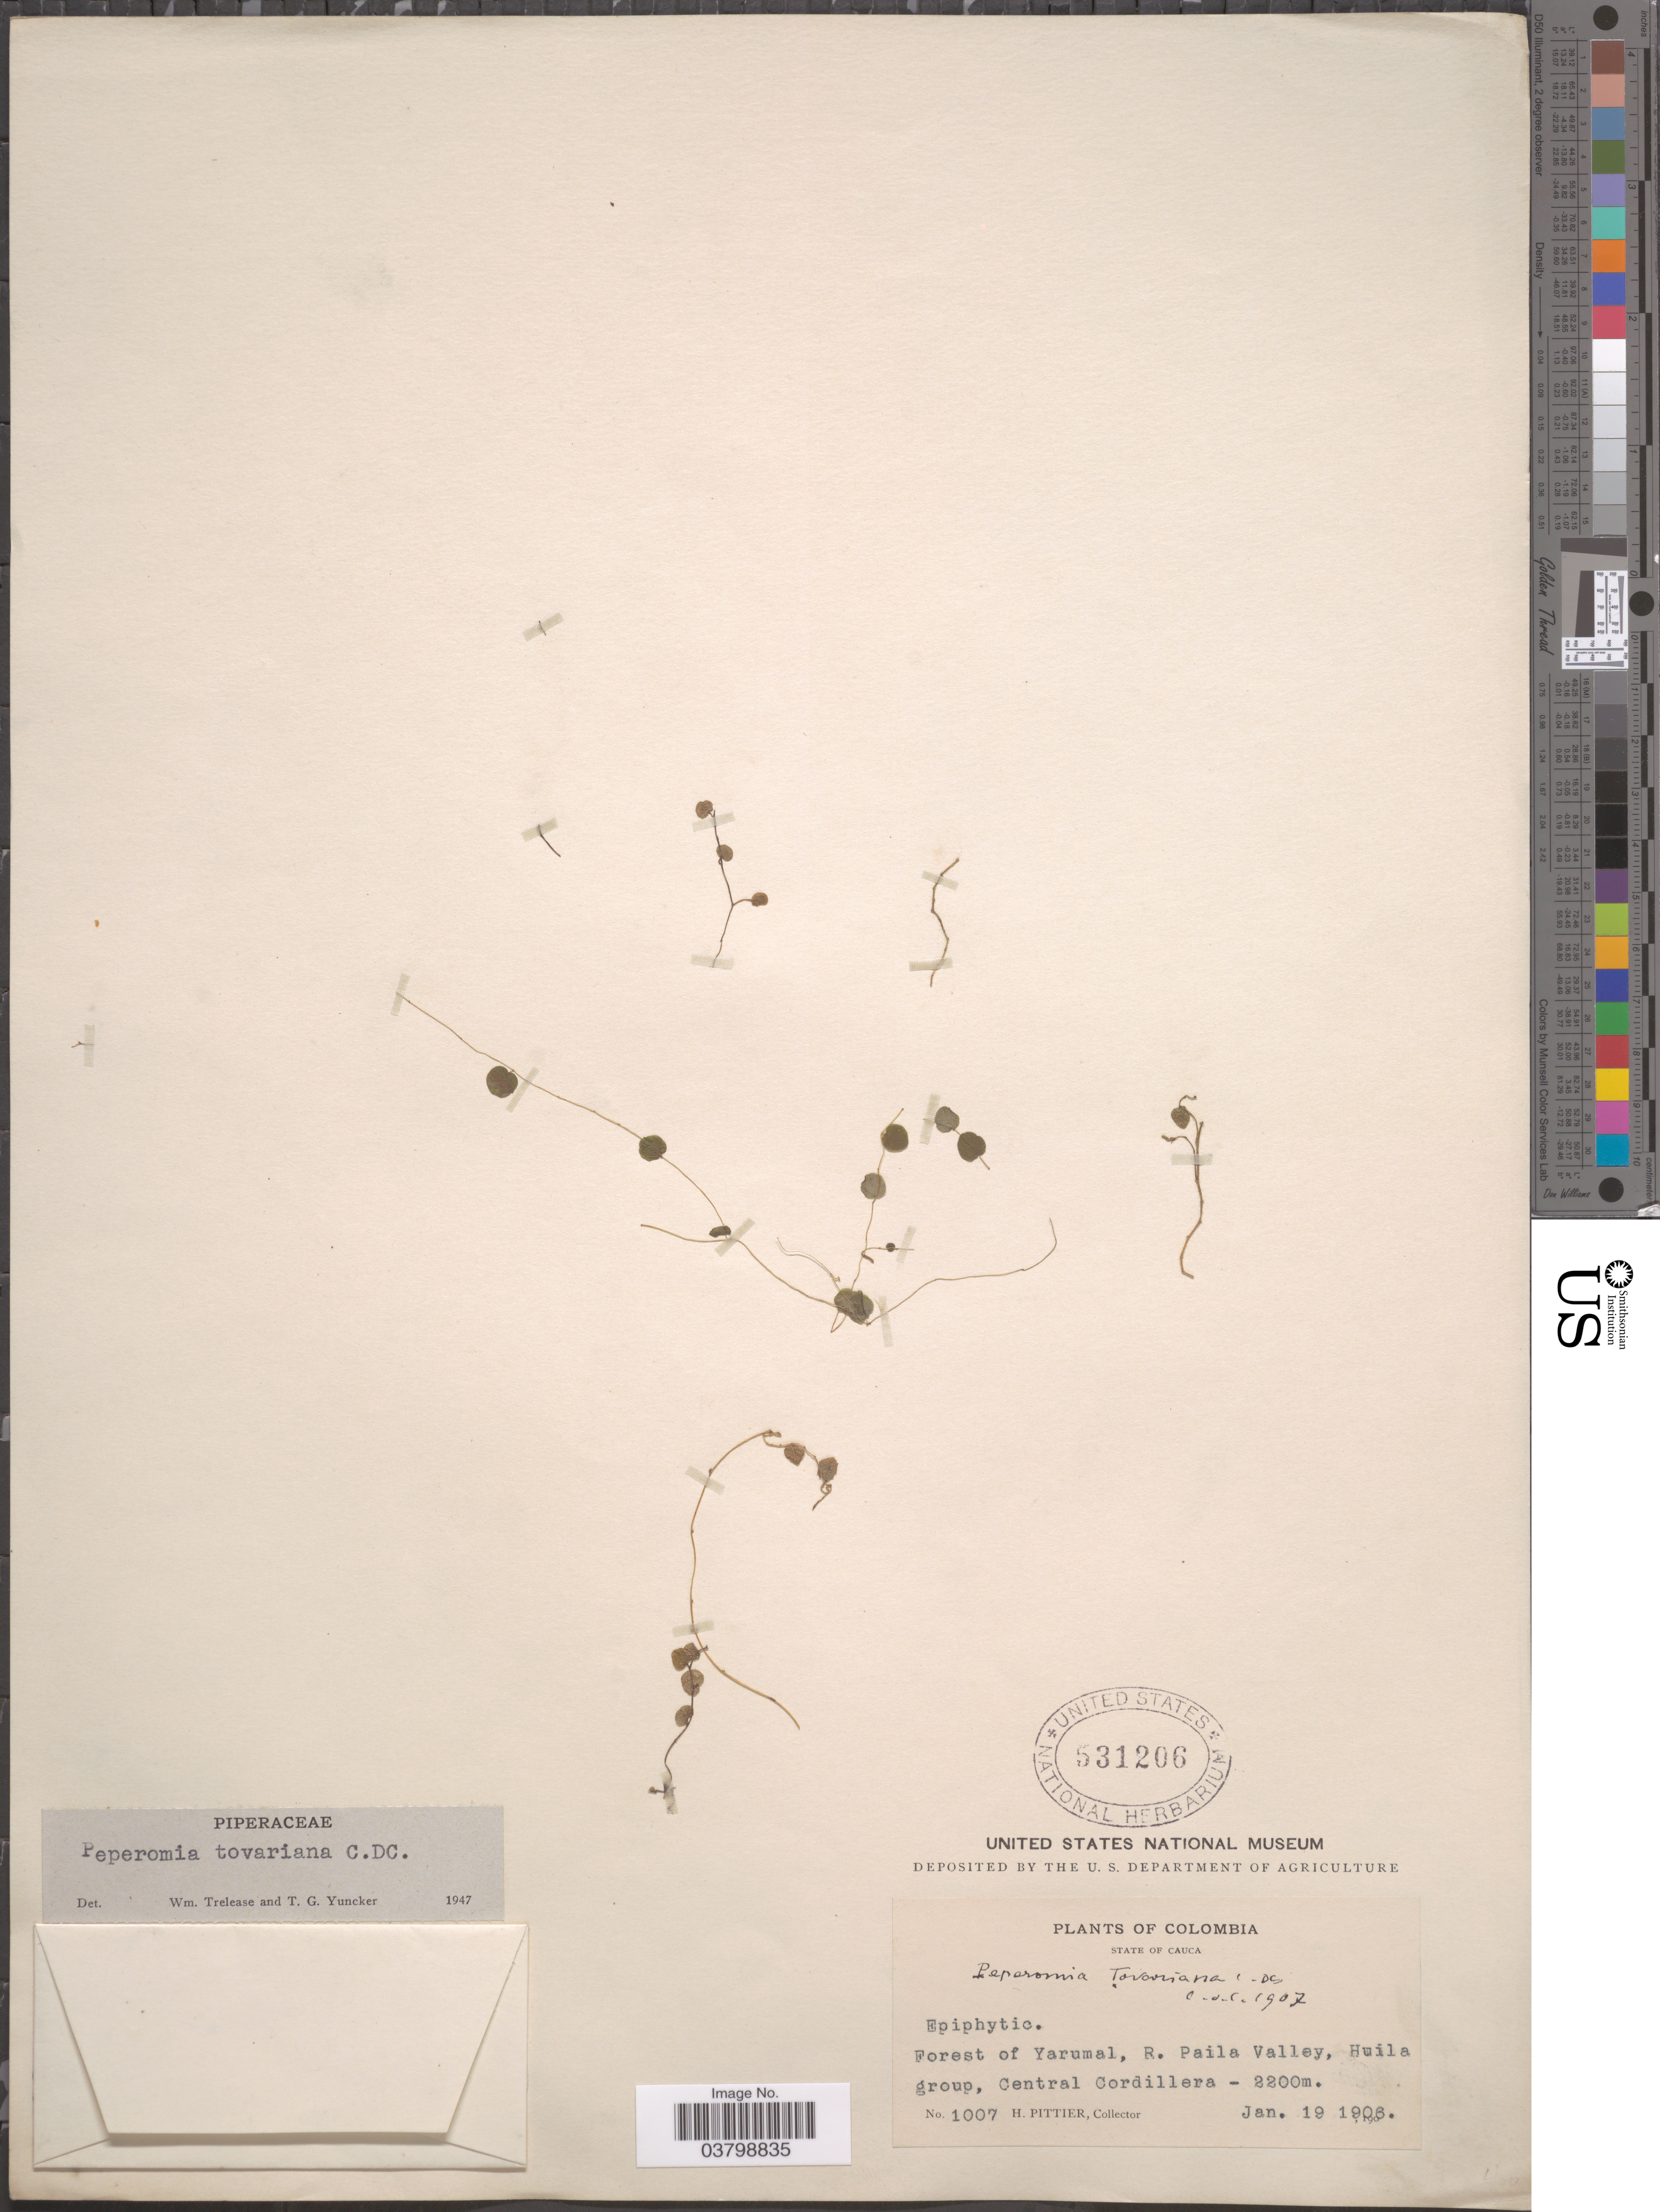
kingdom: Plantae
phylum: Tracheophyta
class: Magnoliopsida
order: Piperales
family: Piperaceae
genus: Peperomia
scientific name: Peperomia tovariana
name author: C. DC.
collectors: H. F. Pittier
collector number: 1007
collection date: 1906-01-19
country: Colombia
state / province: Cauca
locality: Forest of Yarumal, R. Paila Valley, Huila group, Central Cordillera.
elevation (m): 2200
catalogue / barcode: US 531206